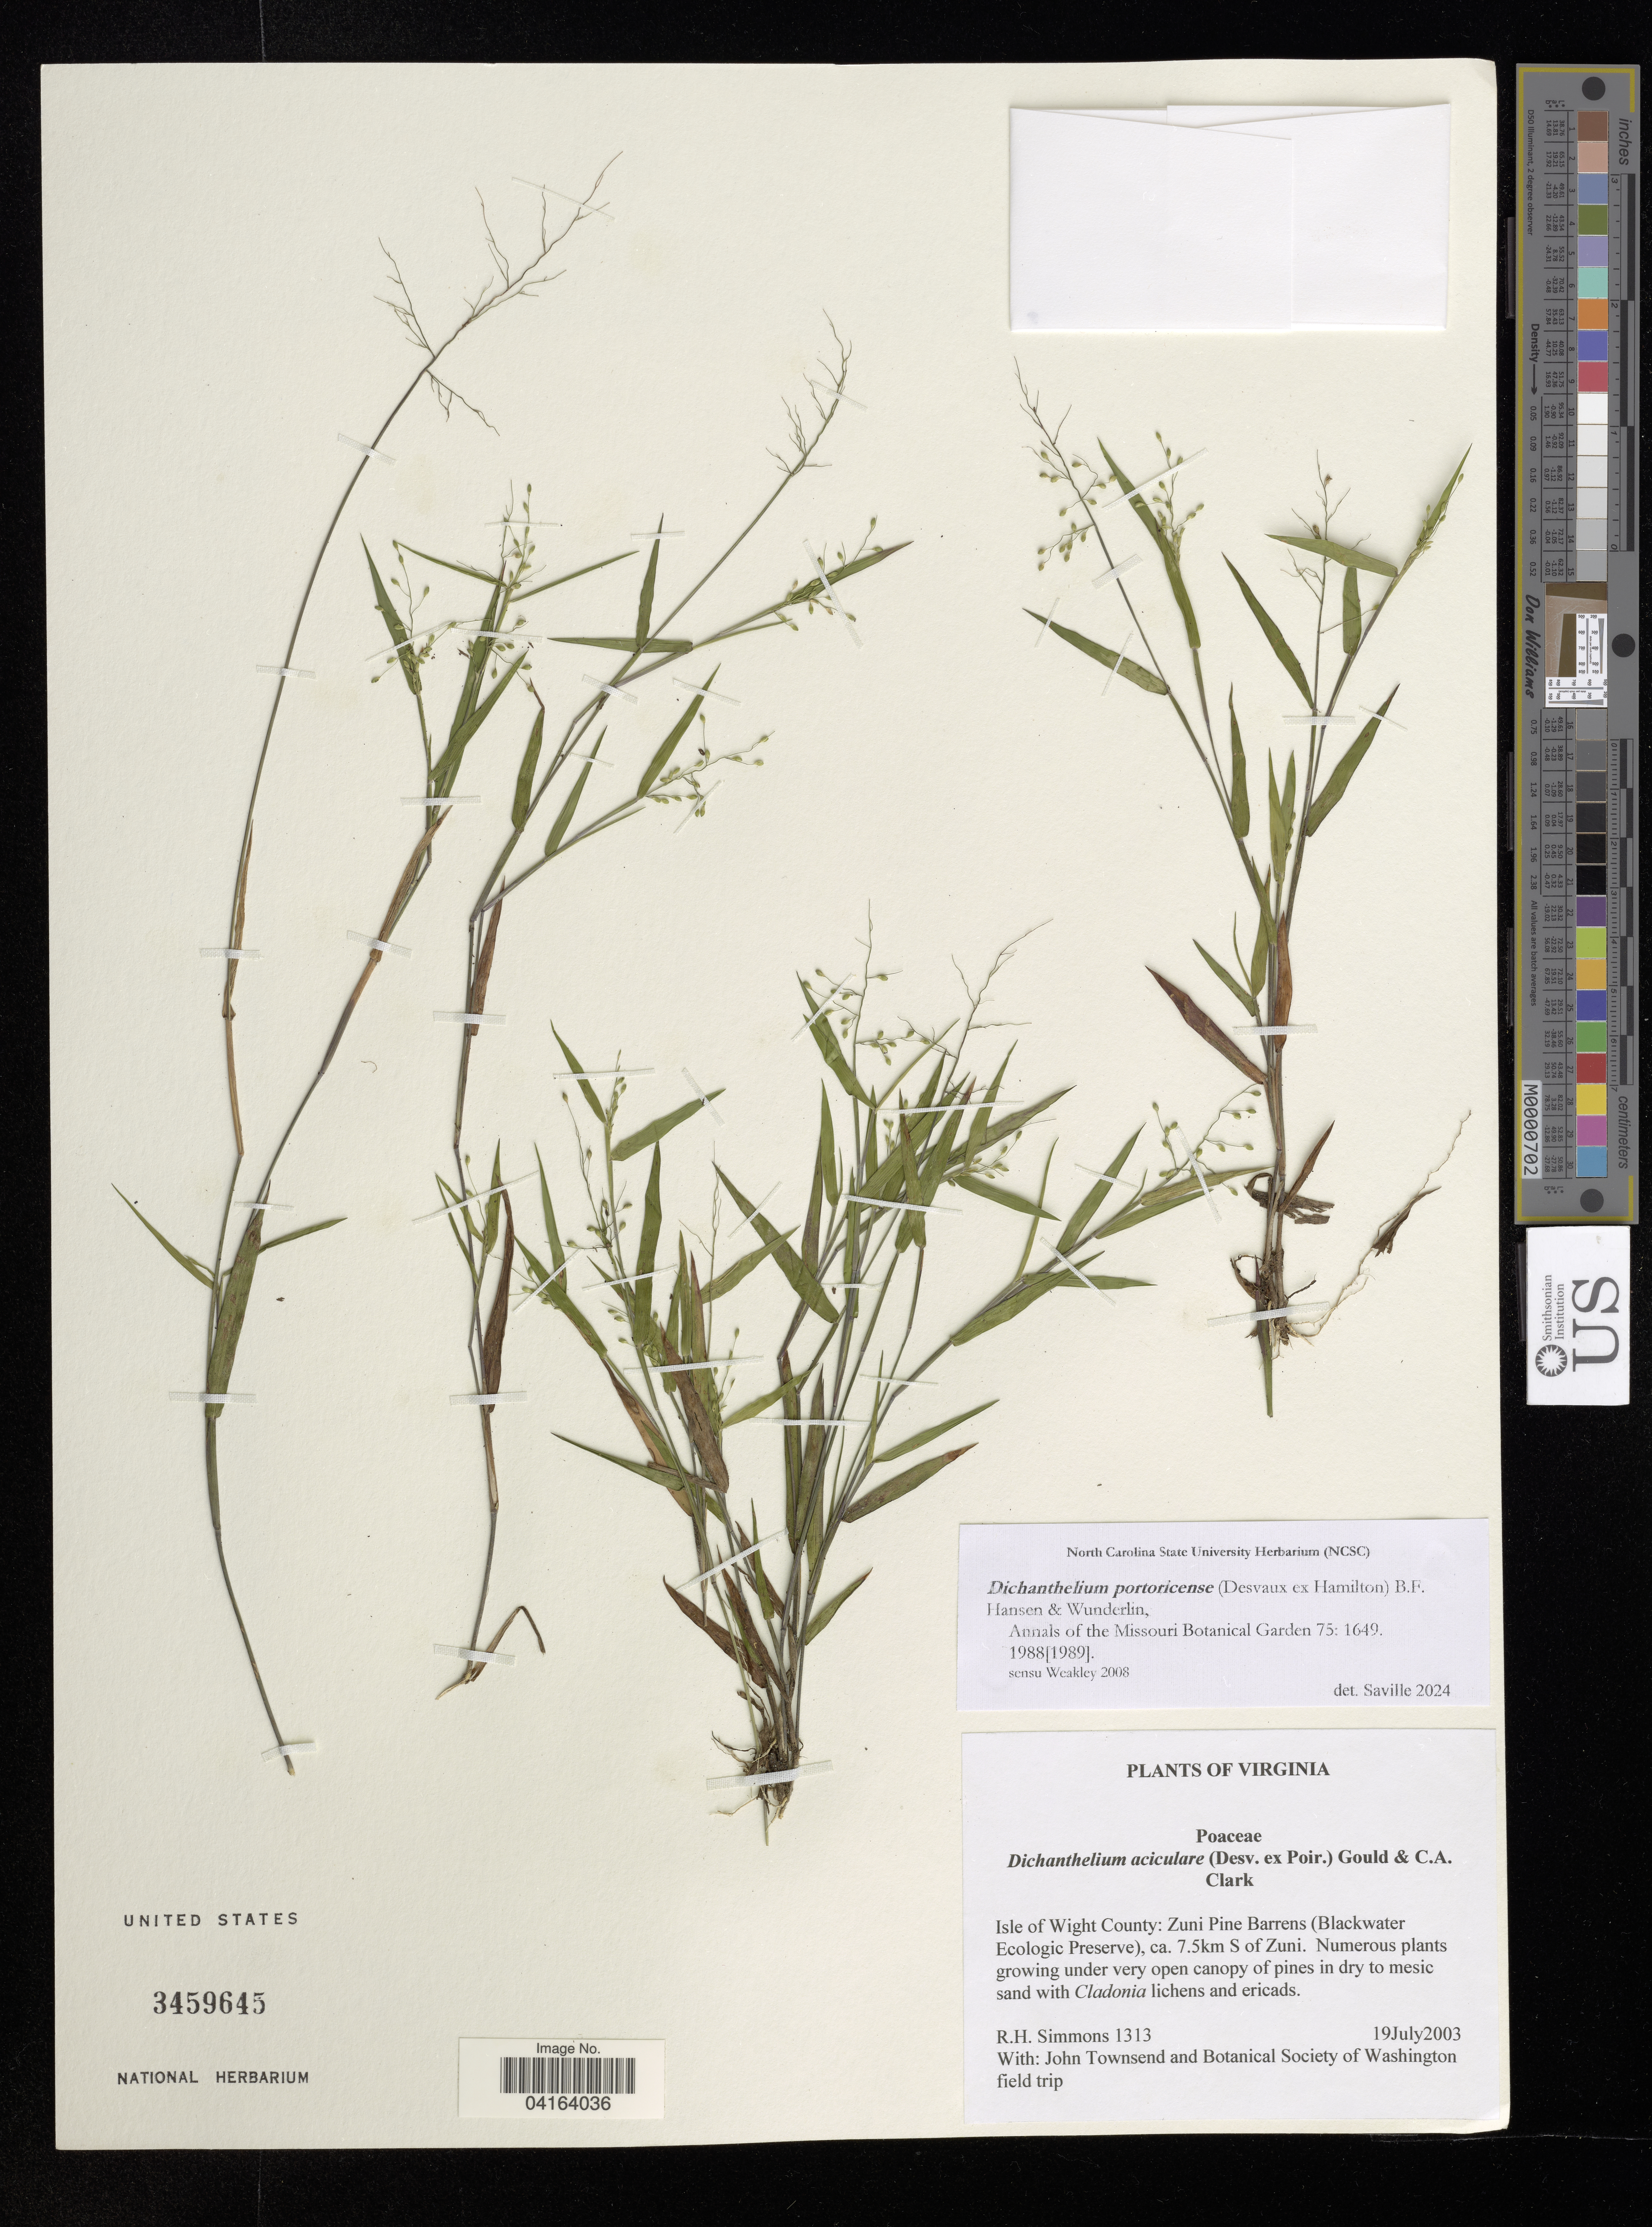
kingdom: Plantae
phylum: Tracheophyta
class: Liliopsida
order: Poales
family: Poaceae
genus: Dichanthelium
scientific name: Dichanthelium portoricense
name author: (Desv. ex Ham.) B.F. Hansen & Wunderlin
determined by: Saville, A. C., (NCSC), North Carolina State University (UNITED STATES)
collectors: R. H. Simmons, J. F. Townsend & Botanical Society of Washington field trip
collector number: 1313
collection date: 2003-07-19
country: United States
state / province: Virginia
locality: Isle of Wight County: Zuni Pine Barrens (Blackwater Ecologic Preserve), ca. 7.5km S of Zuni.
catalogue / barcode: US 3459645